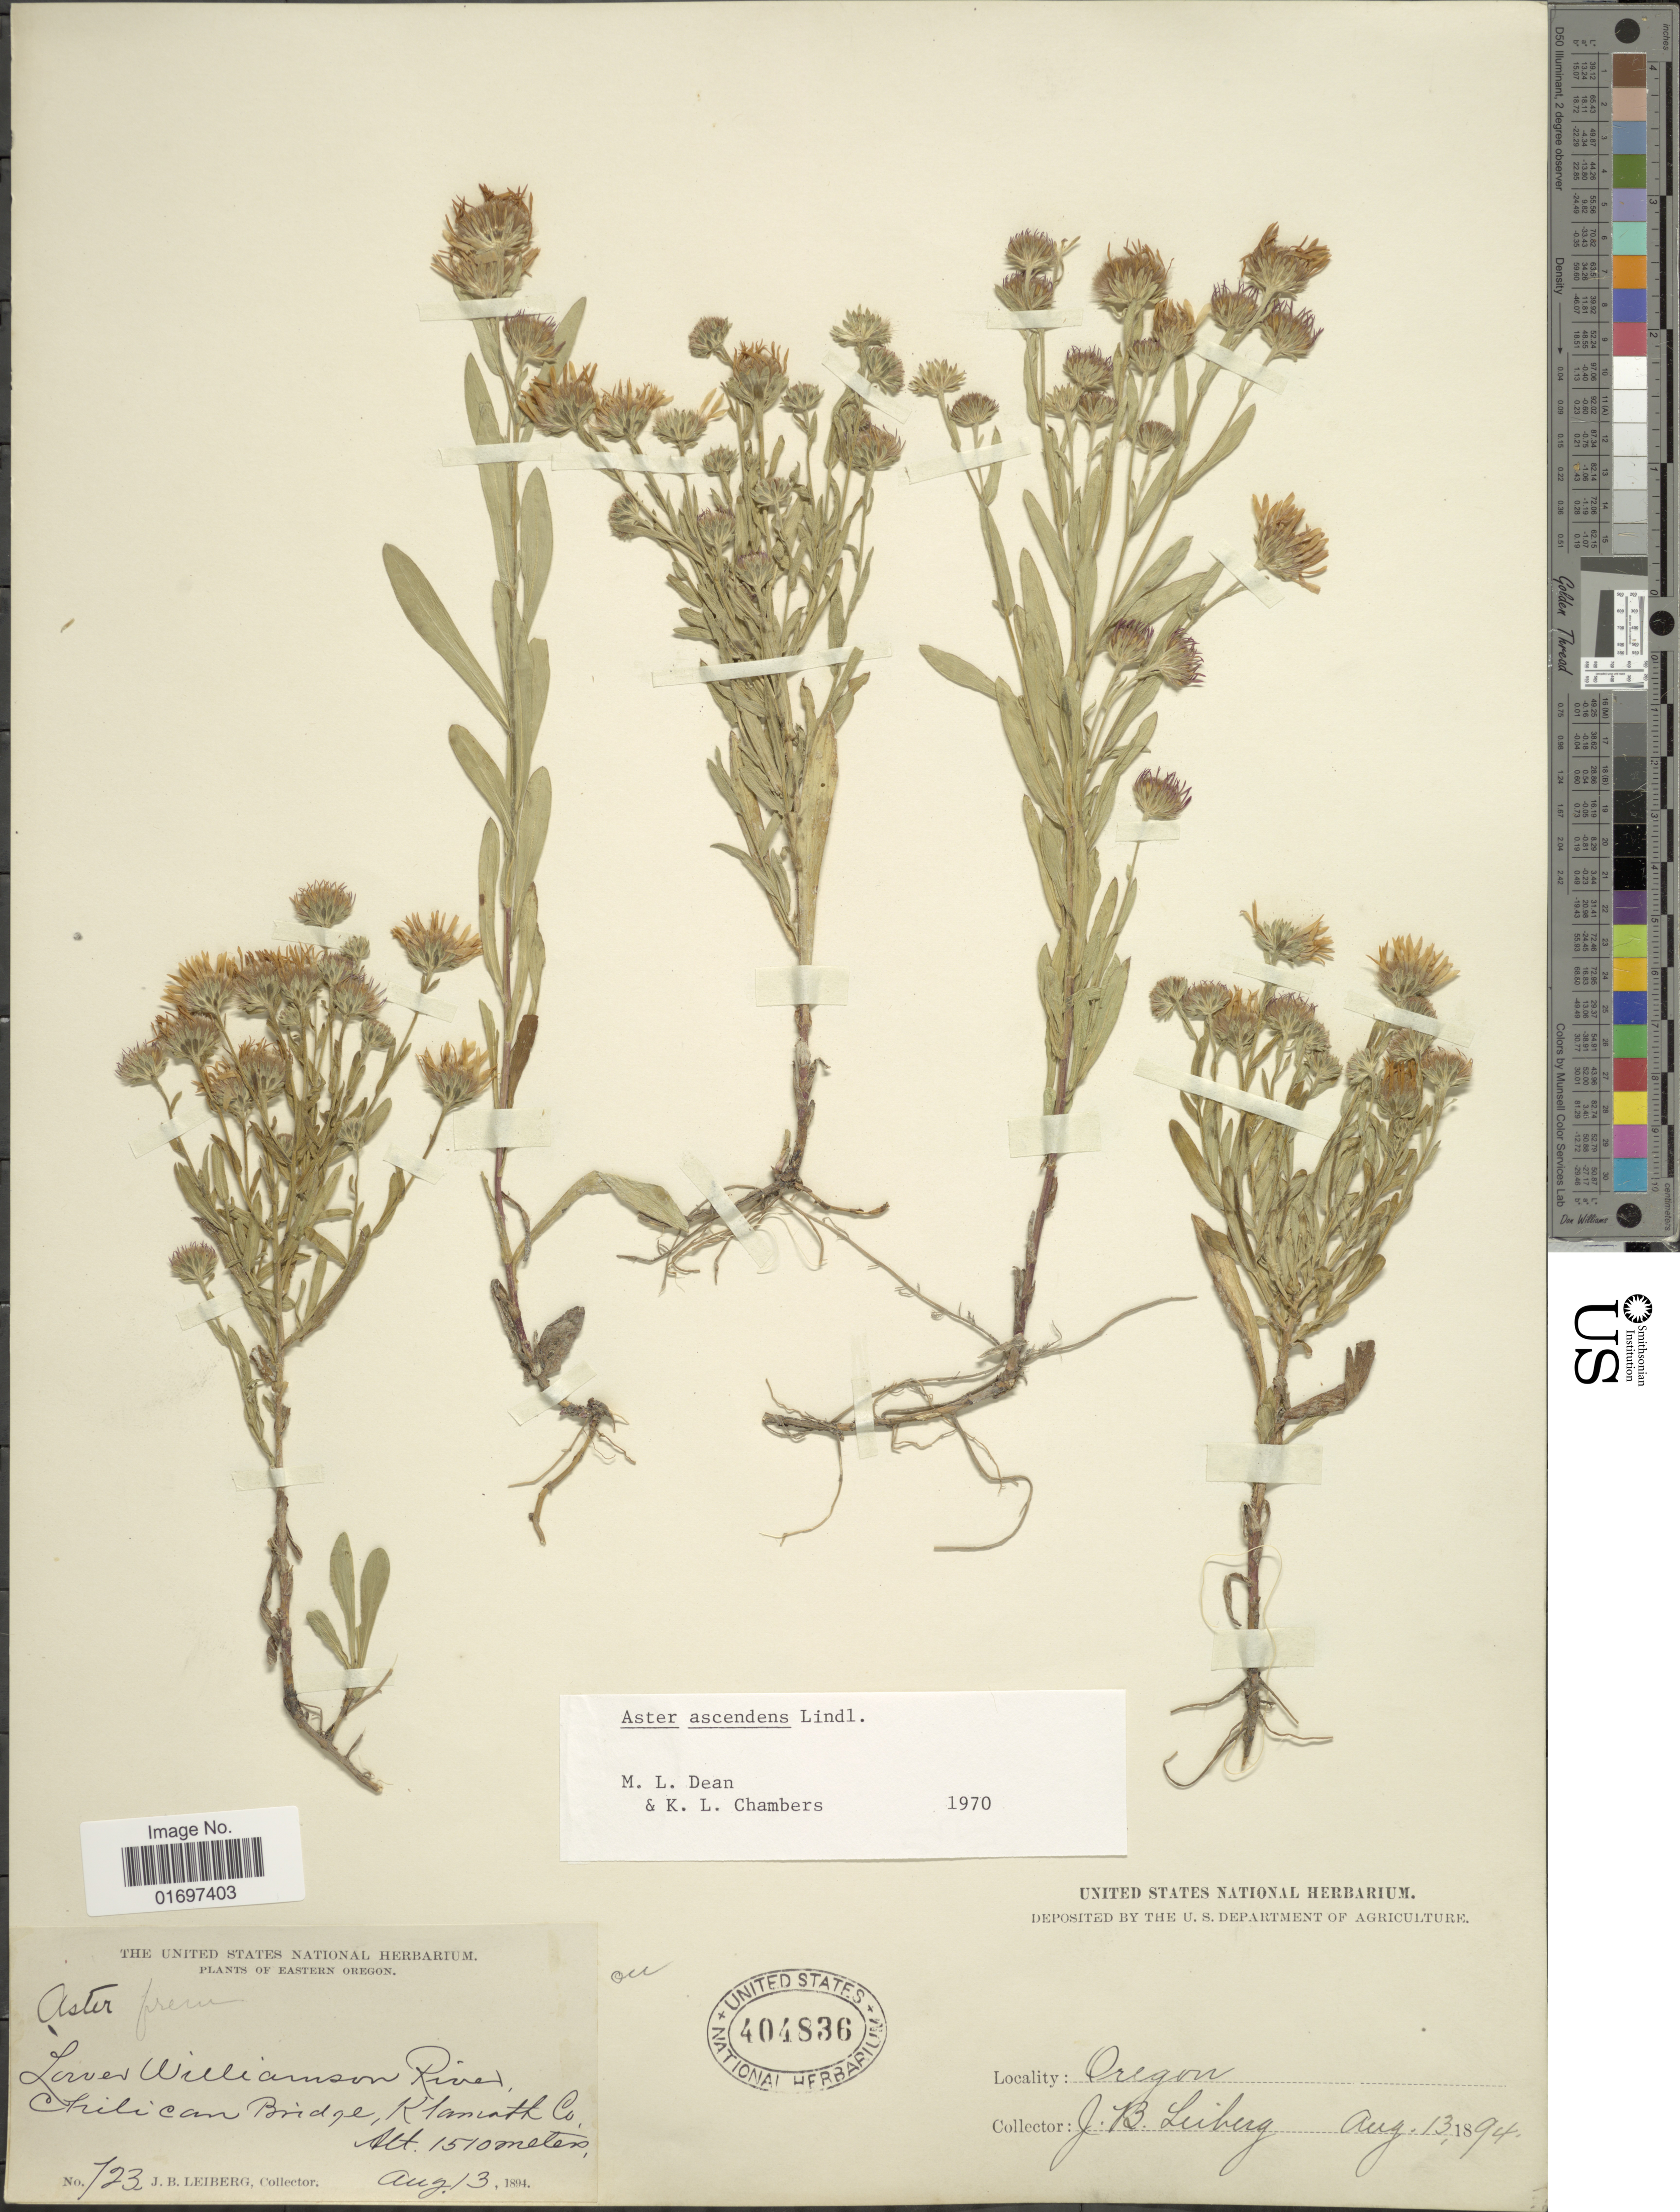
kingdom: Plantae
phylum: Tracheophyta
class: Magnoliopsida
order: Asterales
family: Asteraceae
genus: Symphyotrichum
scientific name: Symphyotrichum ascendens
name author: (Lindl.) G.L. Nesom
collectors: J. B. Leiberg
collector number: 723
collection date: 1894-08-13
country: United States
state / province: Oregon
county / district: Klamath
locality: Eastern Oregon. Lower Willaimson River. Chilican Bridge, Klamath Co.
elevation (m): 1510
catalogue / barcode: US 404836